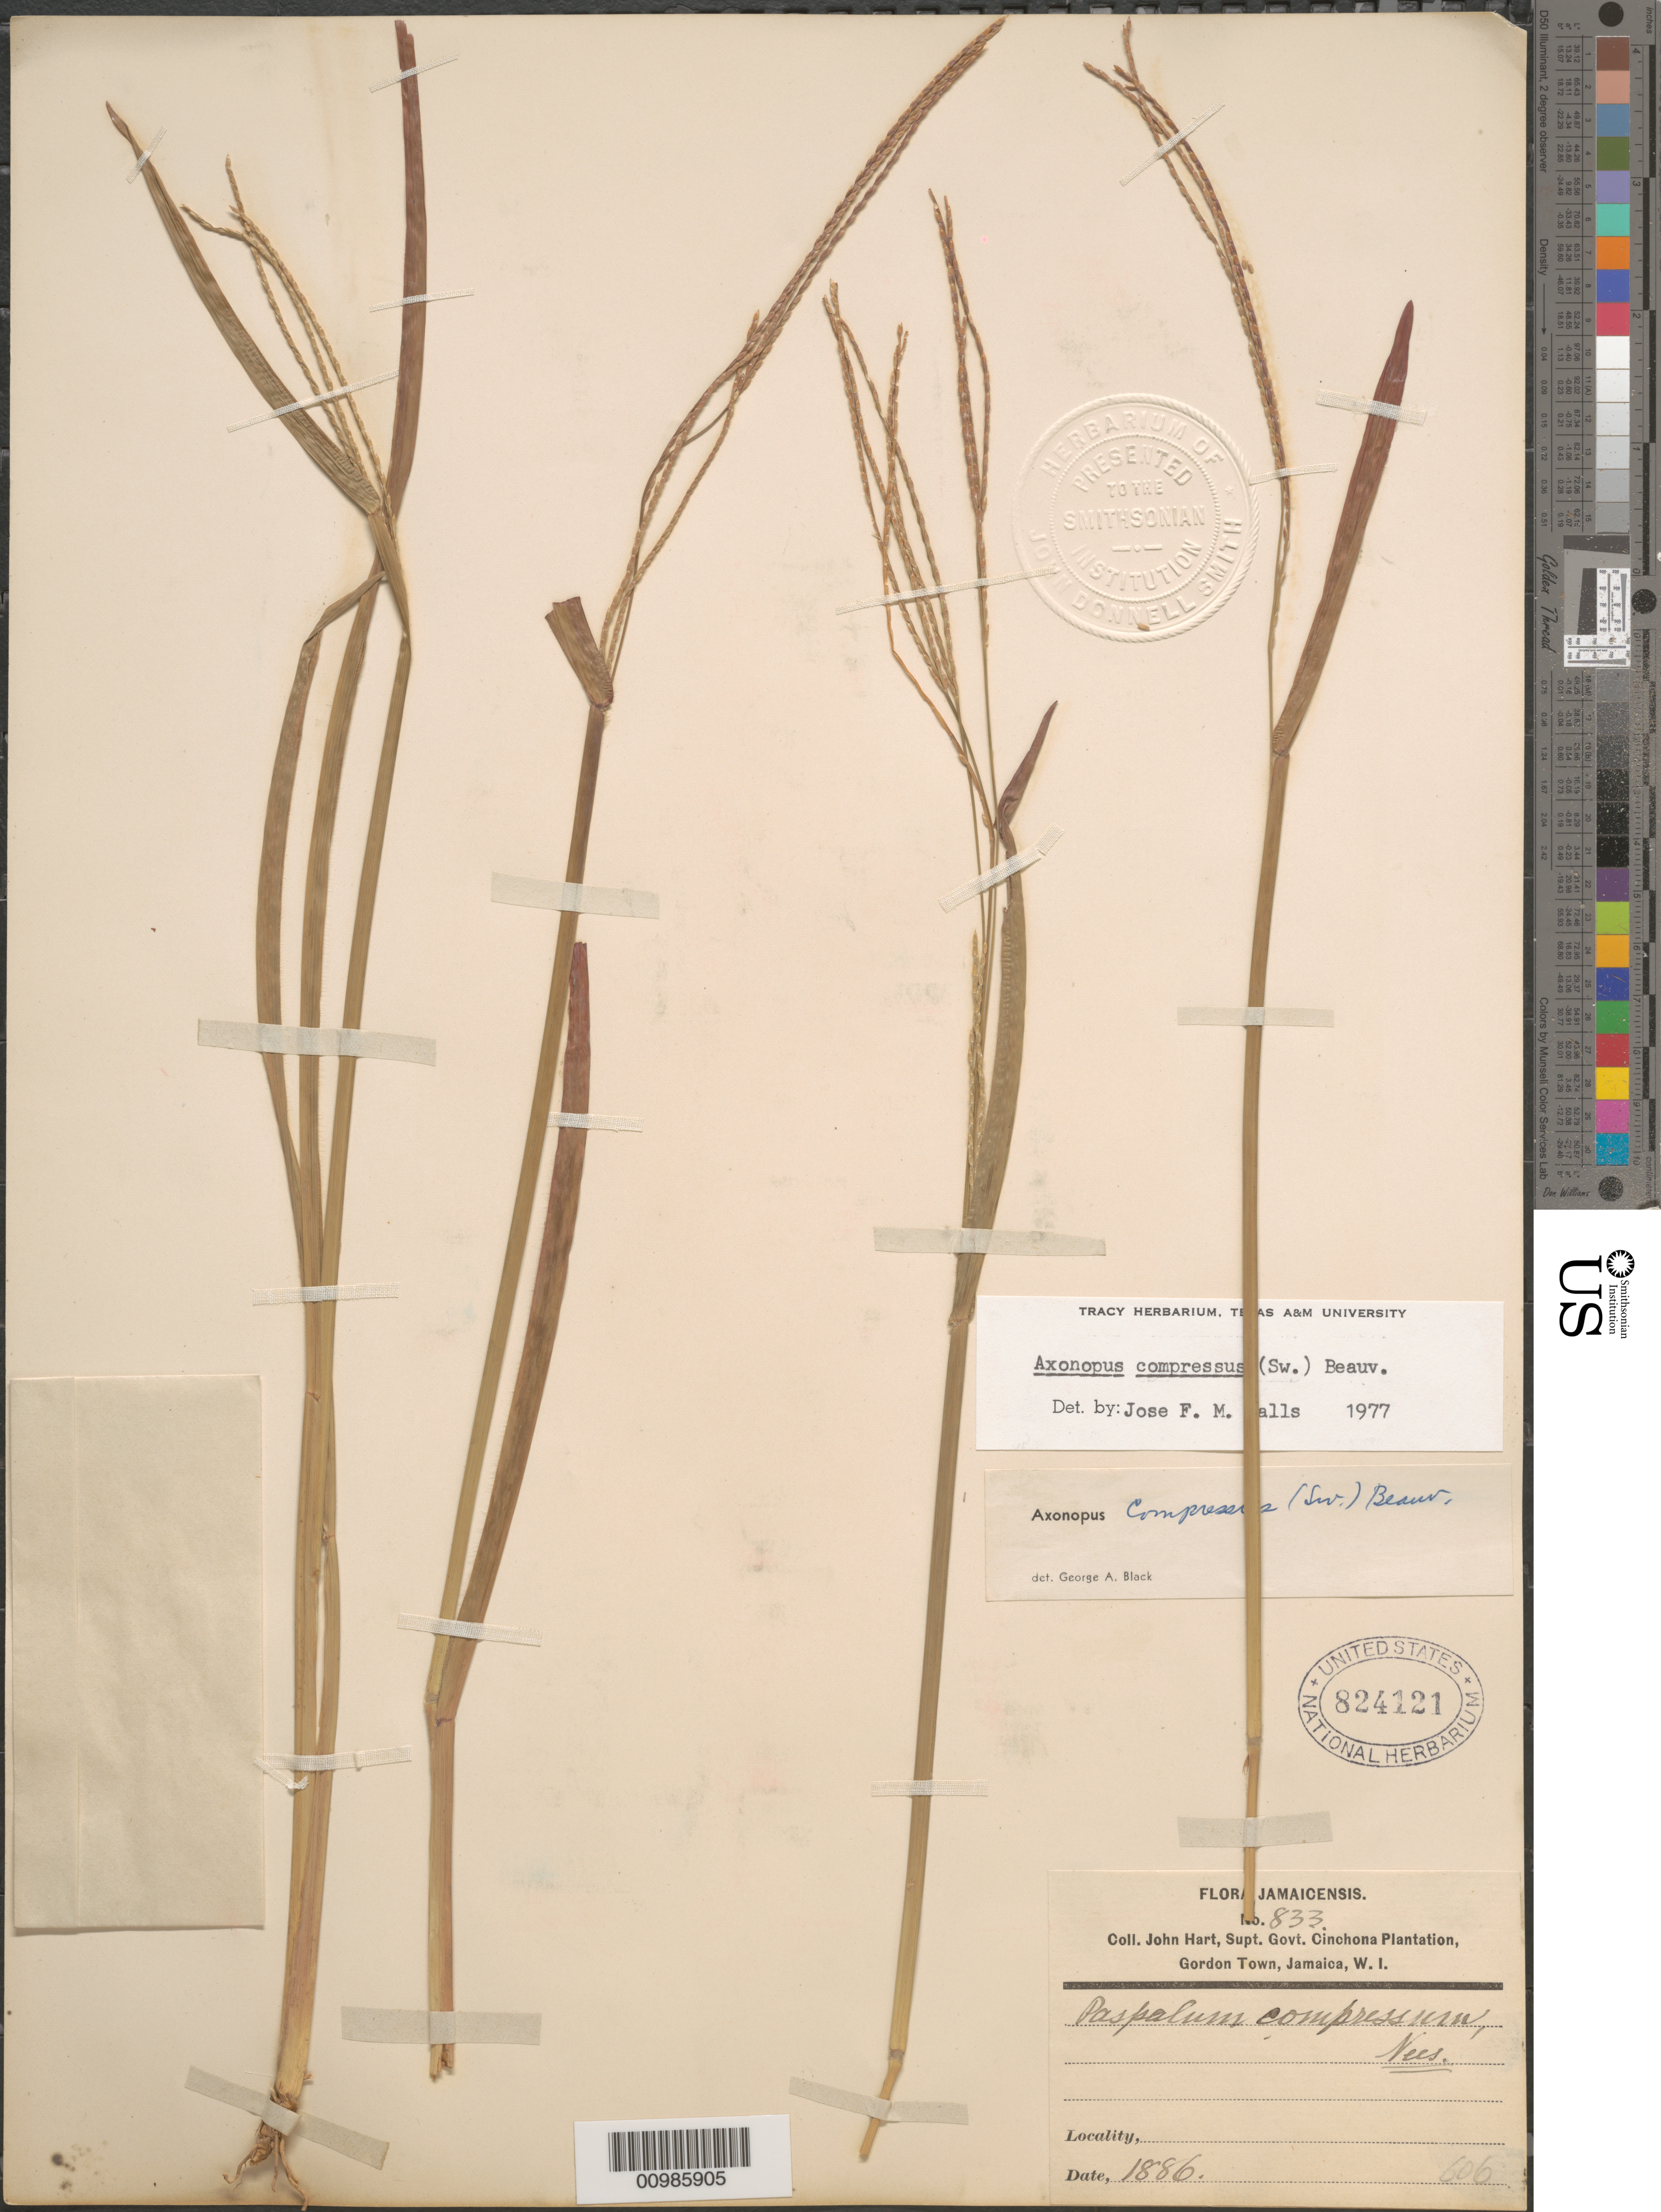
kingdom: Plantae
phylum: Tracheophyta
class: Liliopsida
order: Poales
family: Poaceae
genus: Axonopus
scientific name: Axonopus compressus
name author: (Sw.) P. Beauv.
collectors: J. Hart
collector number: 833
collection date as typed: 1886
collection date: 1886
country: Jamaica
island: Jamaica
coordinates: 0 N, 0 E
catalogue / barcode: US 824121